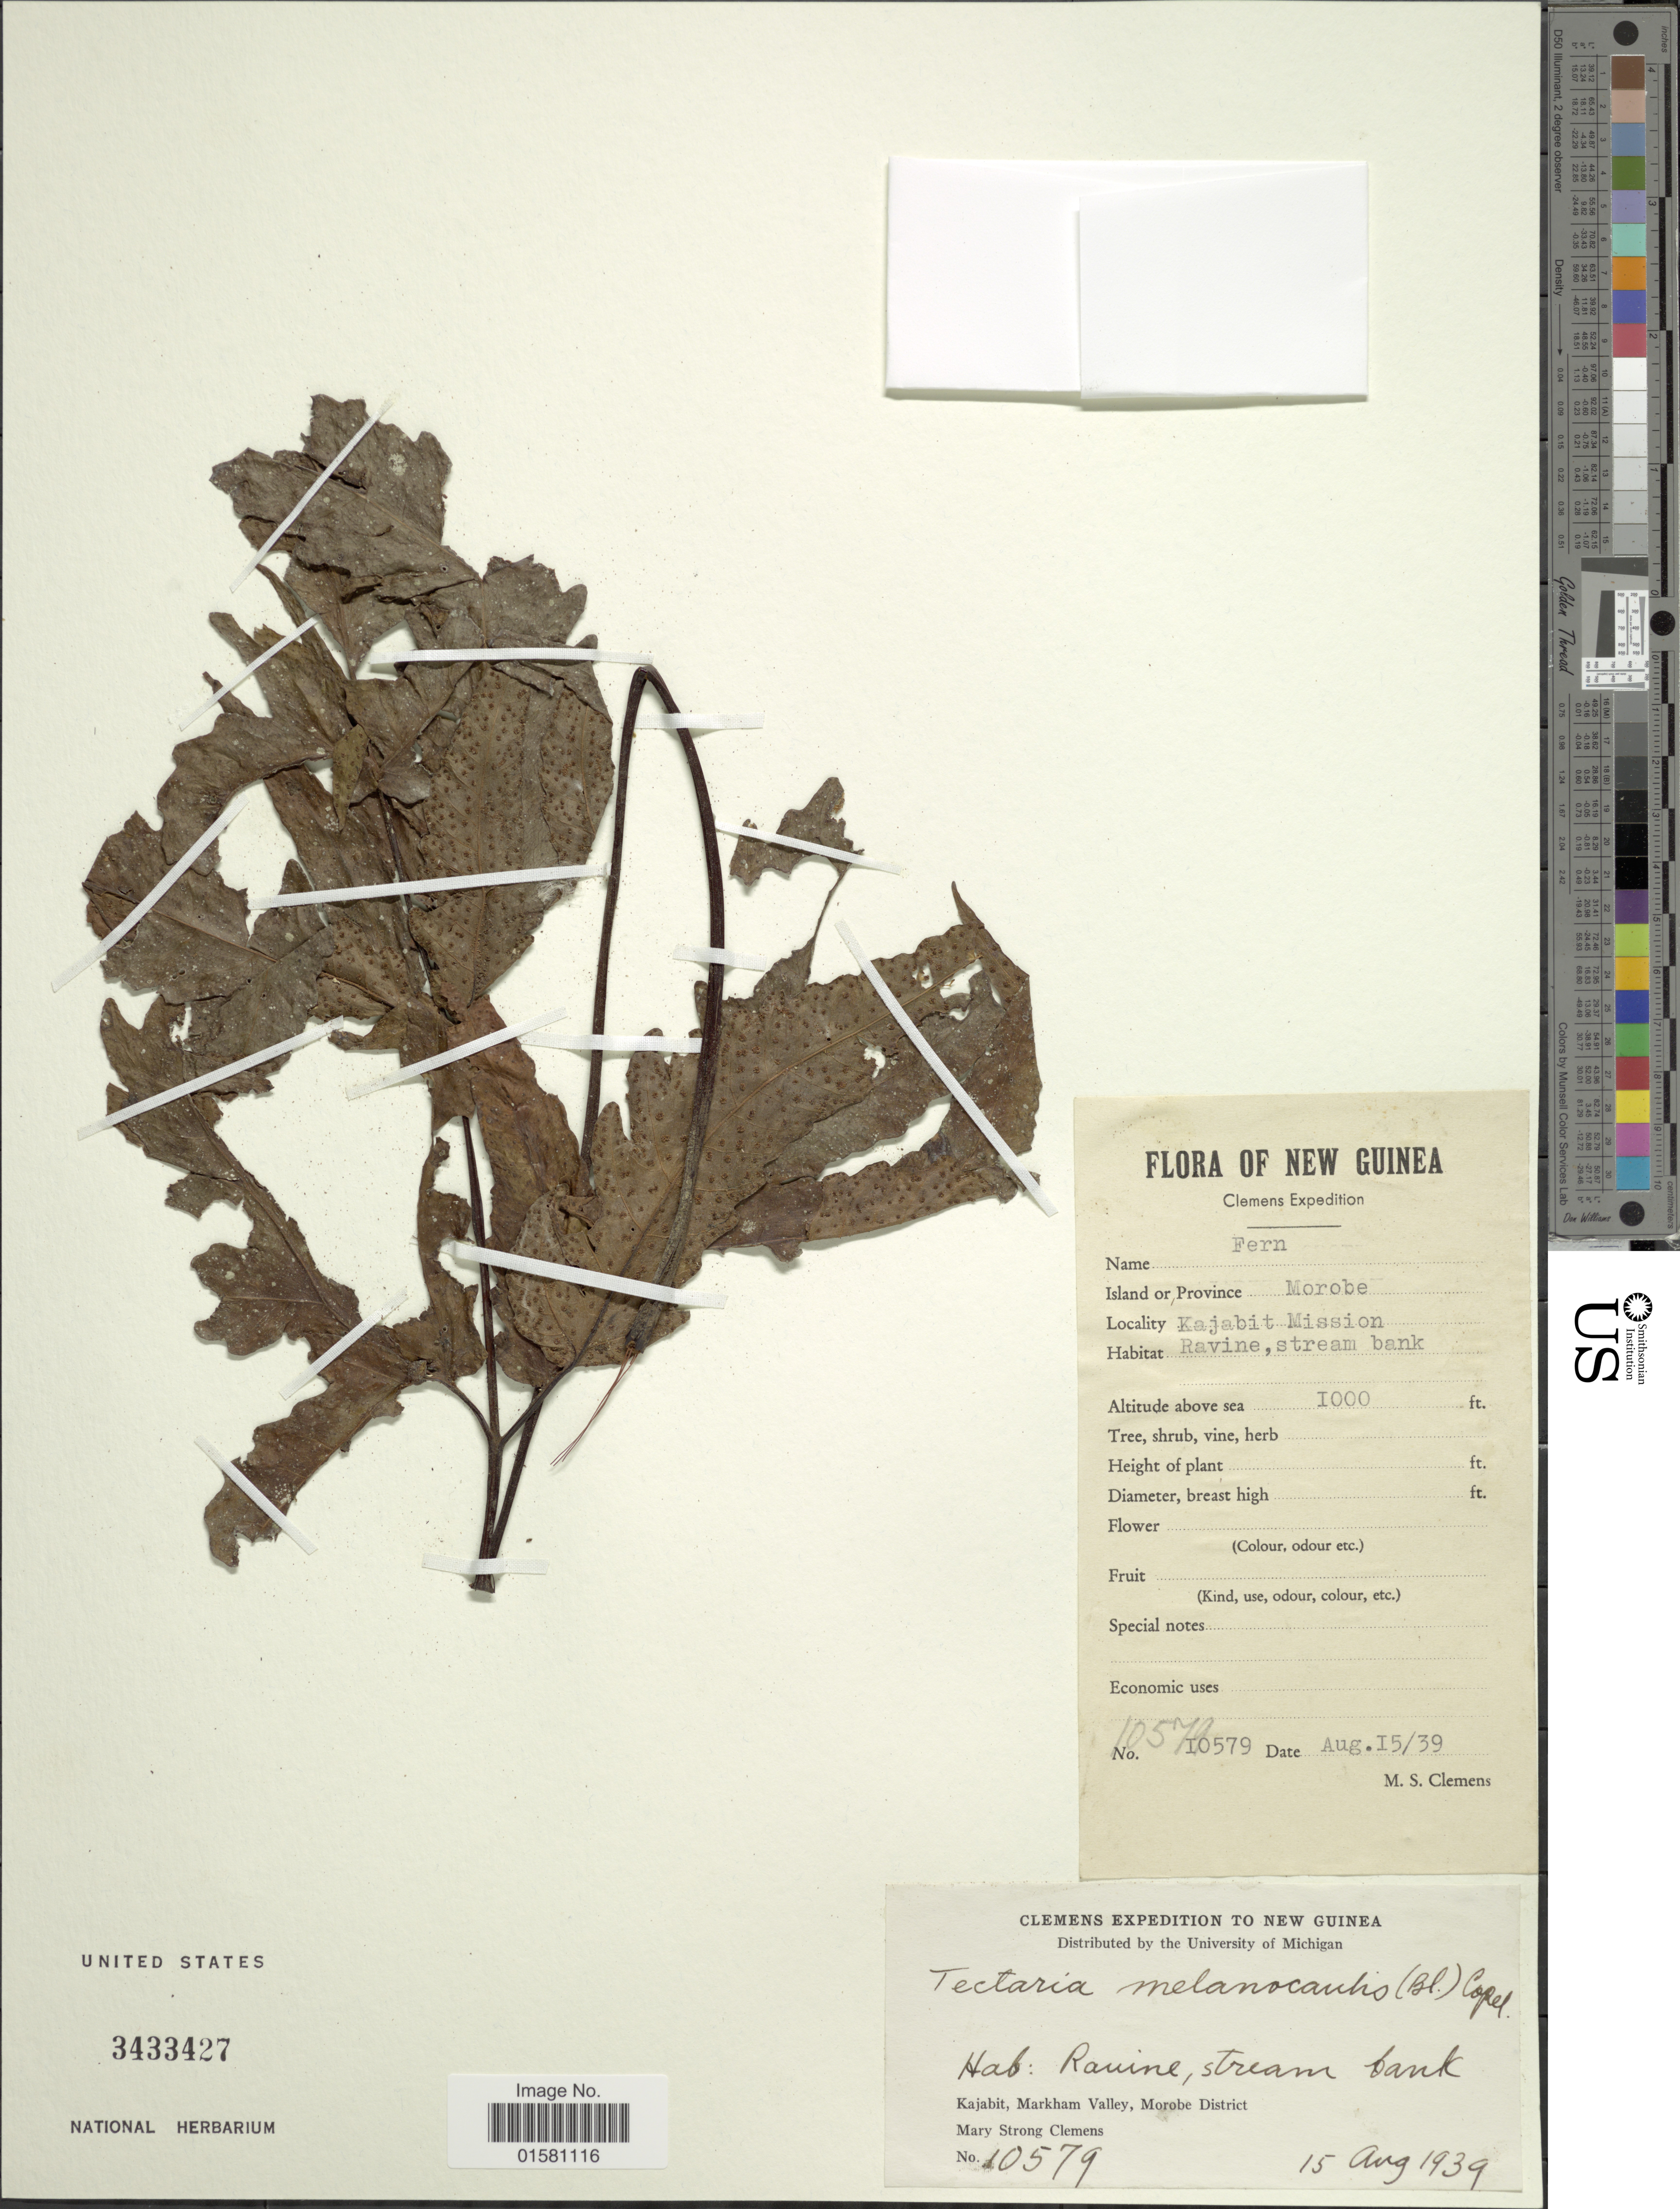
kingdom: Plantae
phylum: Tracheophyta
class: Polypodiopsida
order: Polypodiales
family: Tectariaceae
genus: Tectaria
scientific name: Tectaria melanocaulos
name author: (Bedd.) Copel.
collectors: M. S. Clemens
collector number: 10579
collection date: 1939-08-15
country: Papua New Guinea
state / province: Morobe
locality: Kajabit, Markham Valley, Morobe District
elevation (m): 305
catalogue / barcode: US 3433427